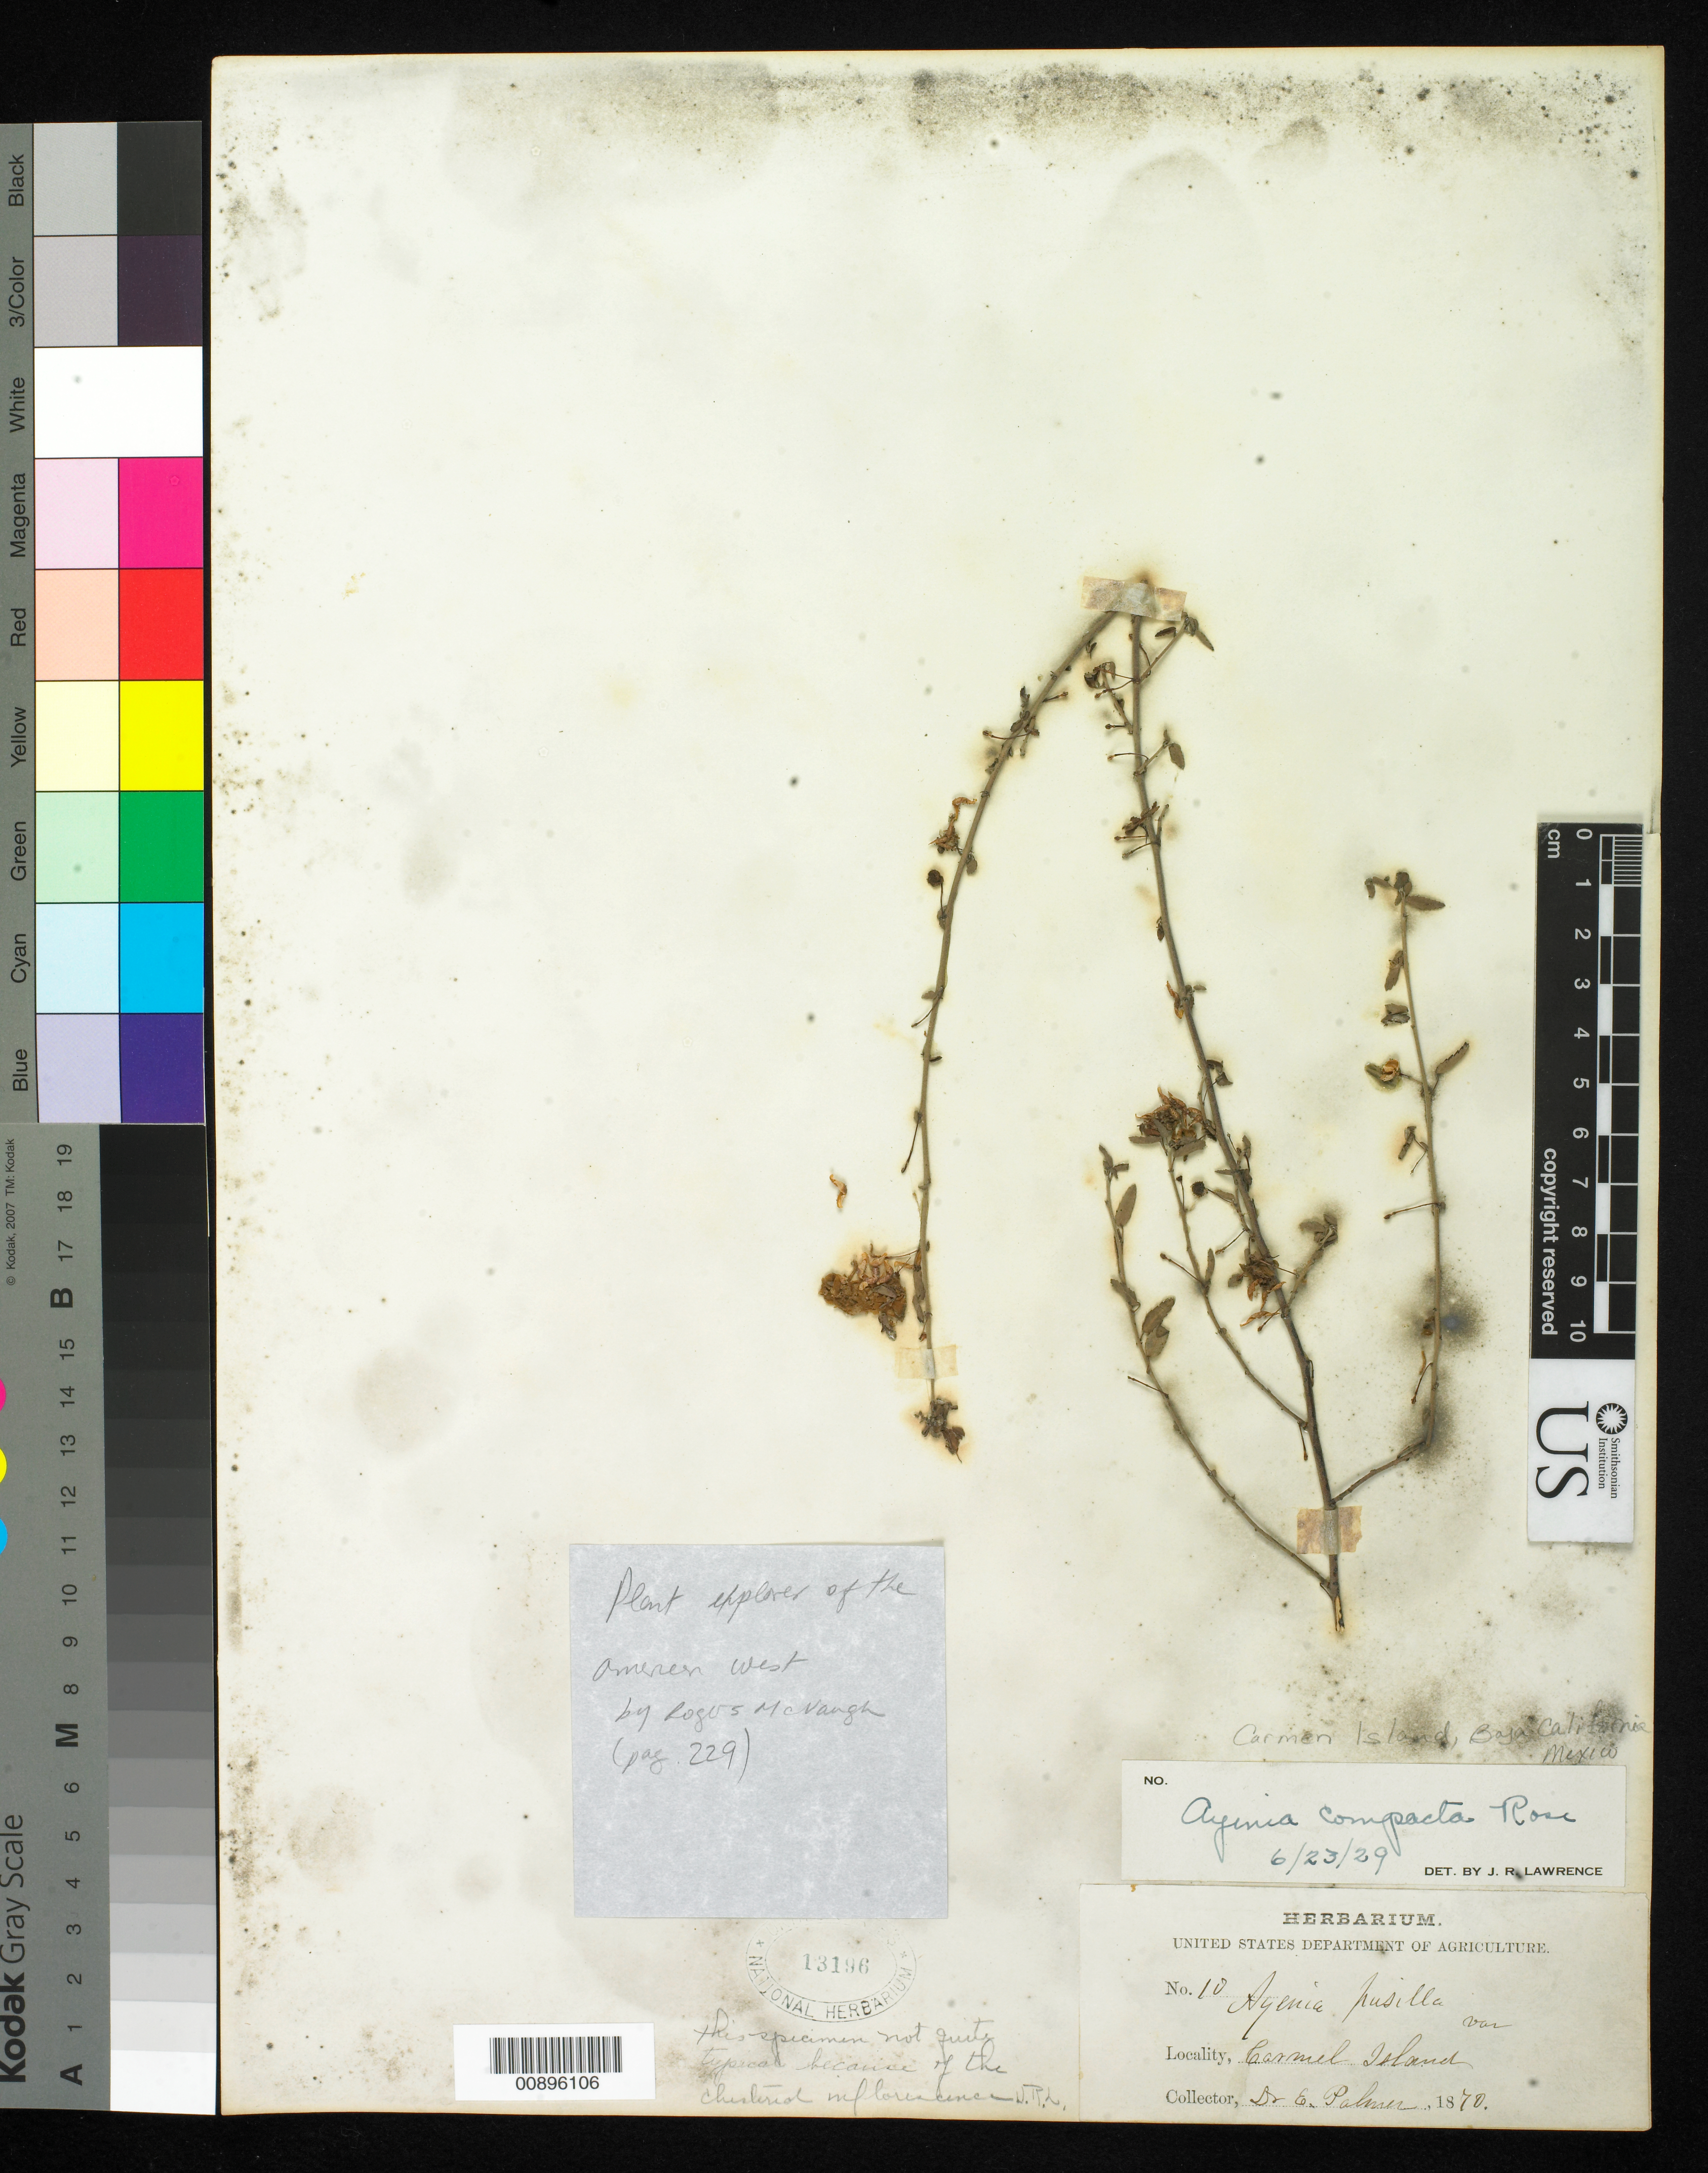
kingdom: Plantae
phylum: Tracheophyta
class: Magnoliopsida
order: Malvales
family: Malvaceae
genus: Ayenia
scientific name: Ayenia compacta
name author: Rose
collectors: E. Palmer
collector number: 10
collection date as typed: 1870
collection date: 1870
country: Mexico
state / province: Baja California Sur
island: Carmen I.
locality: Label says Carmel Island. (Location is believed to be Carmen Island, Baja California Sur based in the book Plant explorer of the American West by Rogers McVaugh, see page 229).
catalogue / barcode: US 13196